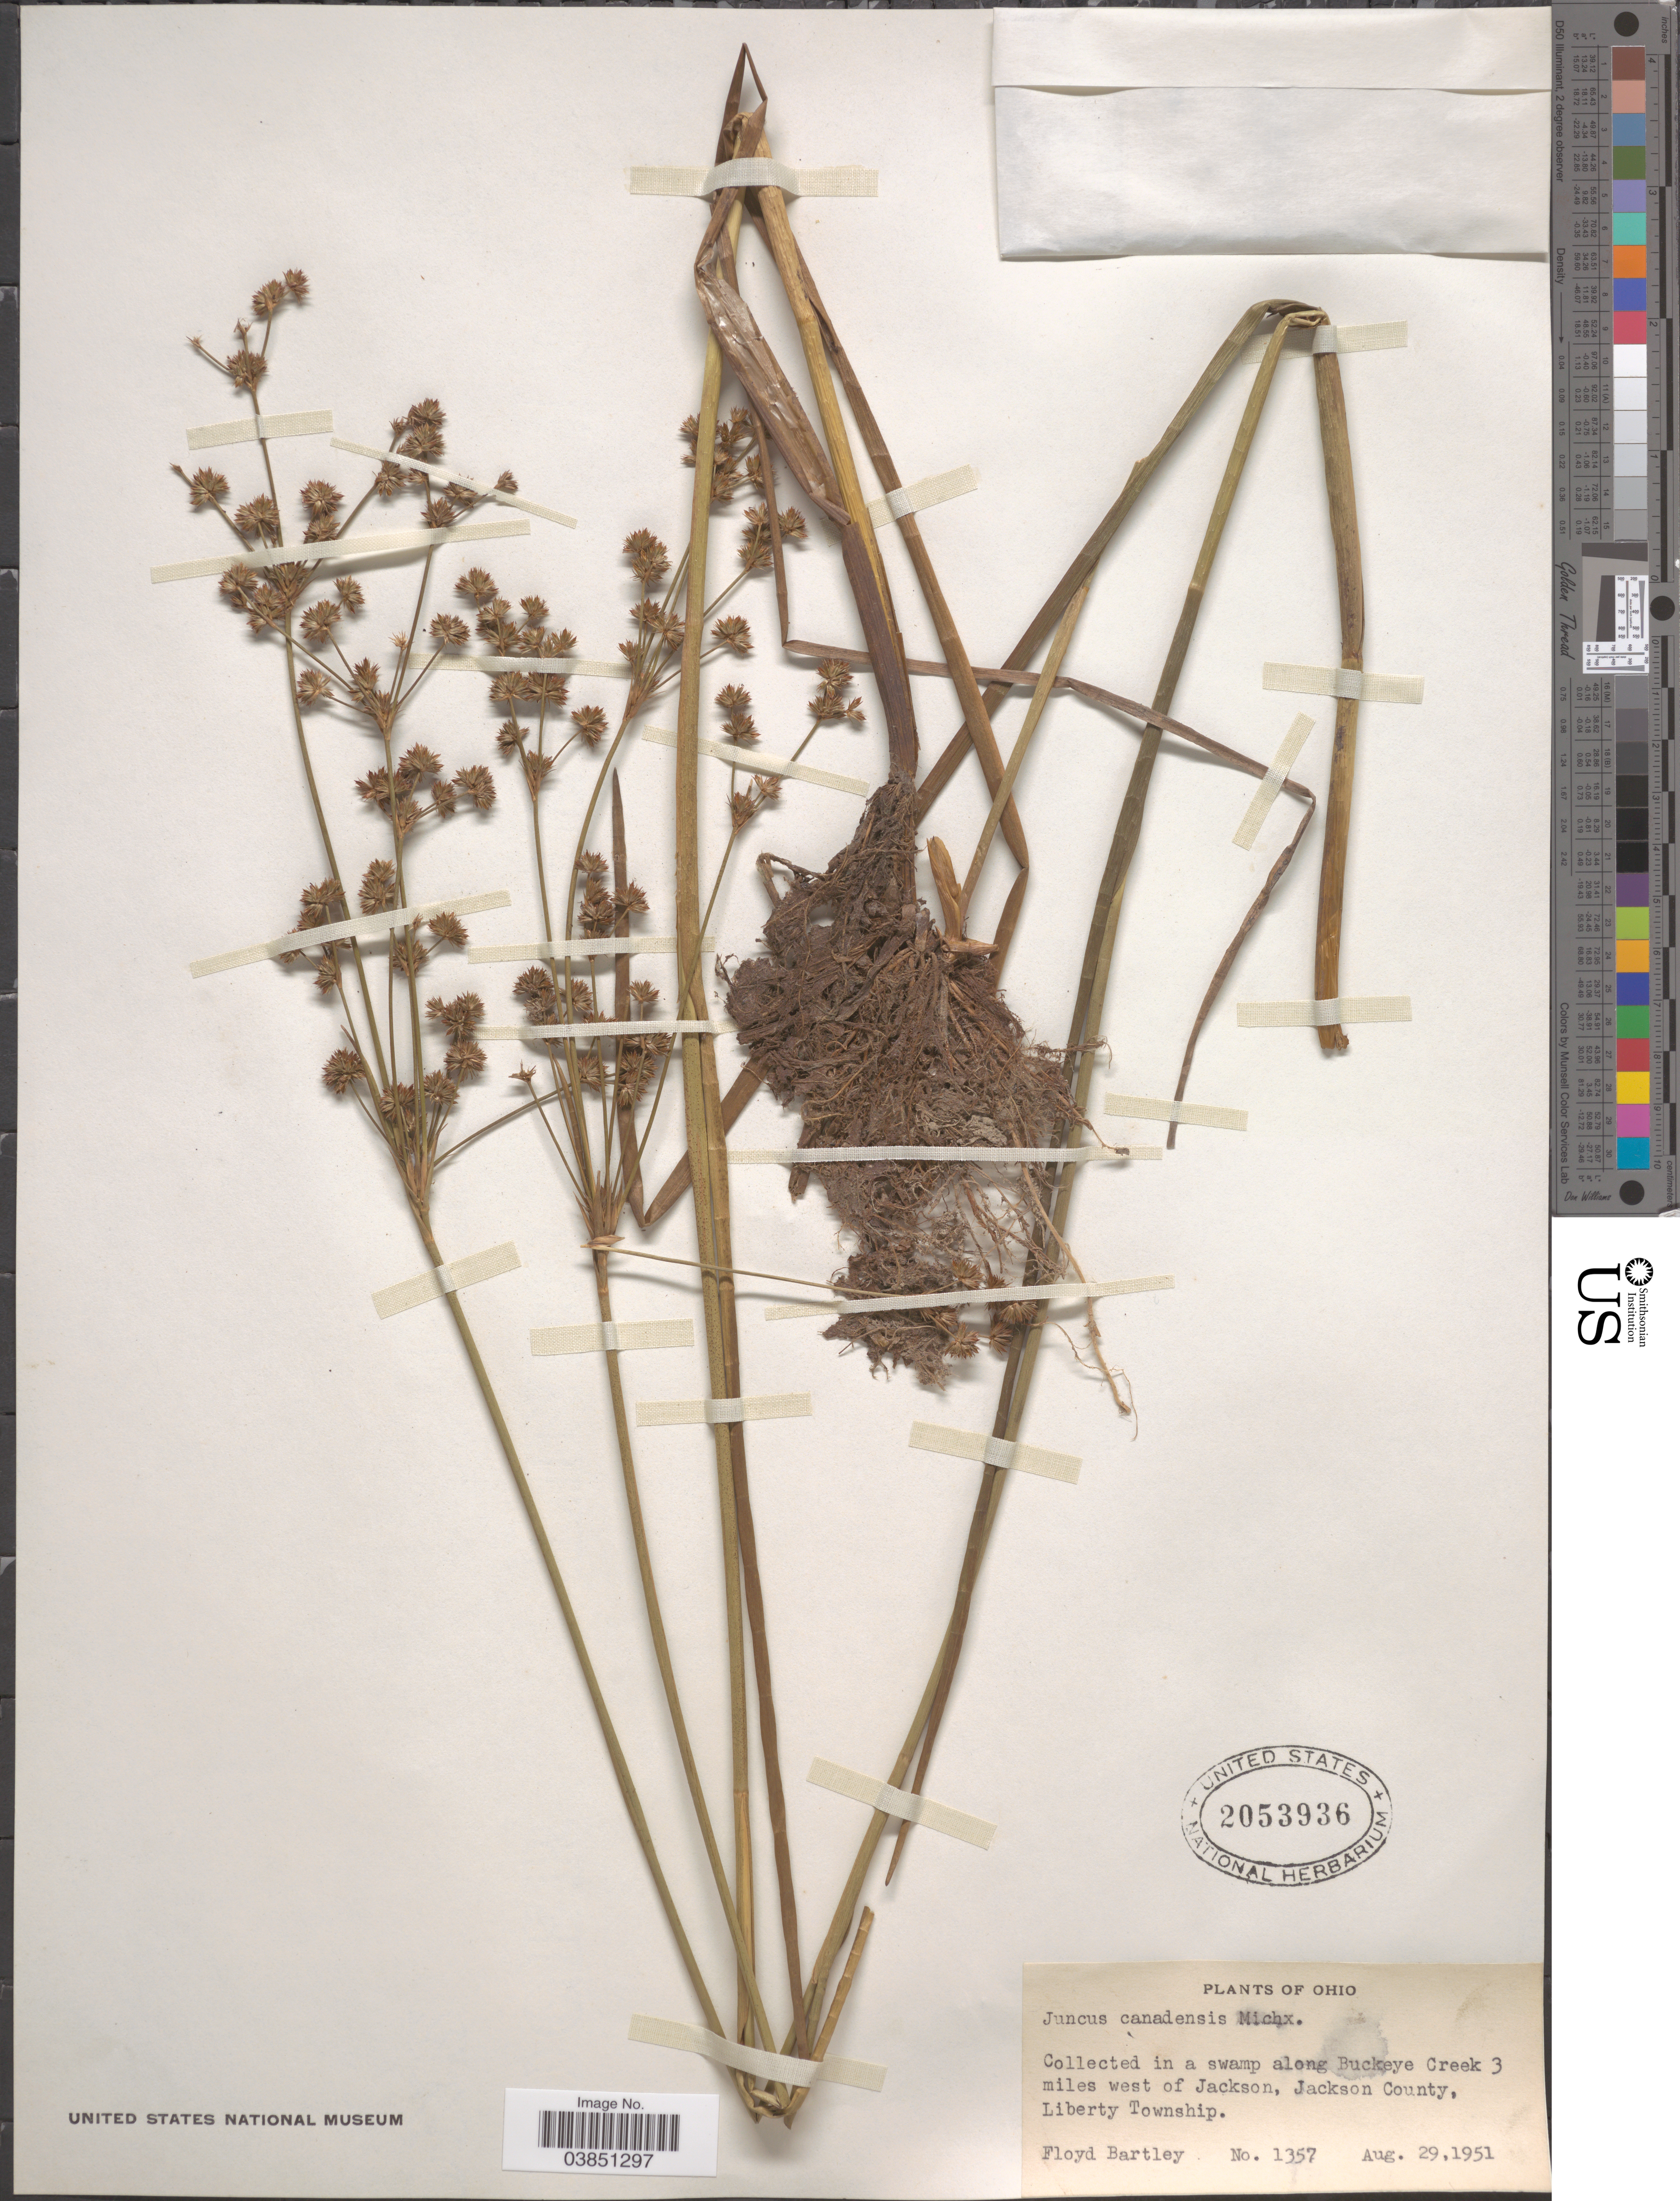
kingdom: Plantae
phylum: Tracheophyta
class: Liliopsida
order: Poales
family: Juncaceae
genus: Juncus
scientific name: Juncus canadensis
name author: J. Gay ex Laharpe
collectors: F. Bartley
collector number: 1357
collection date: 1951-08-29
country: United States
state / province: Ohio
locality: In a swamp along Buckeye Creek 3 miles west of Jackson, Jackson County, Liberty Township.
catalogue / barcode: US 2053936